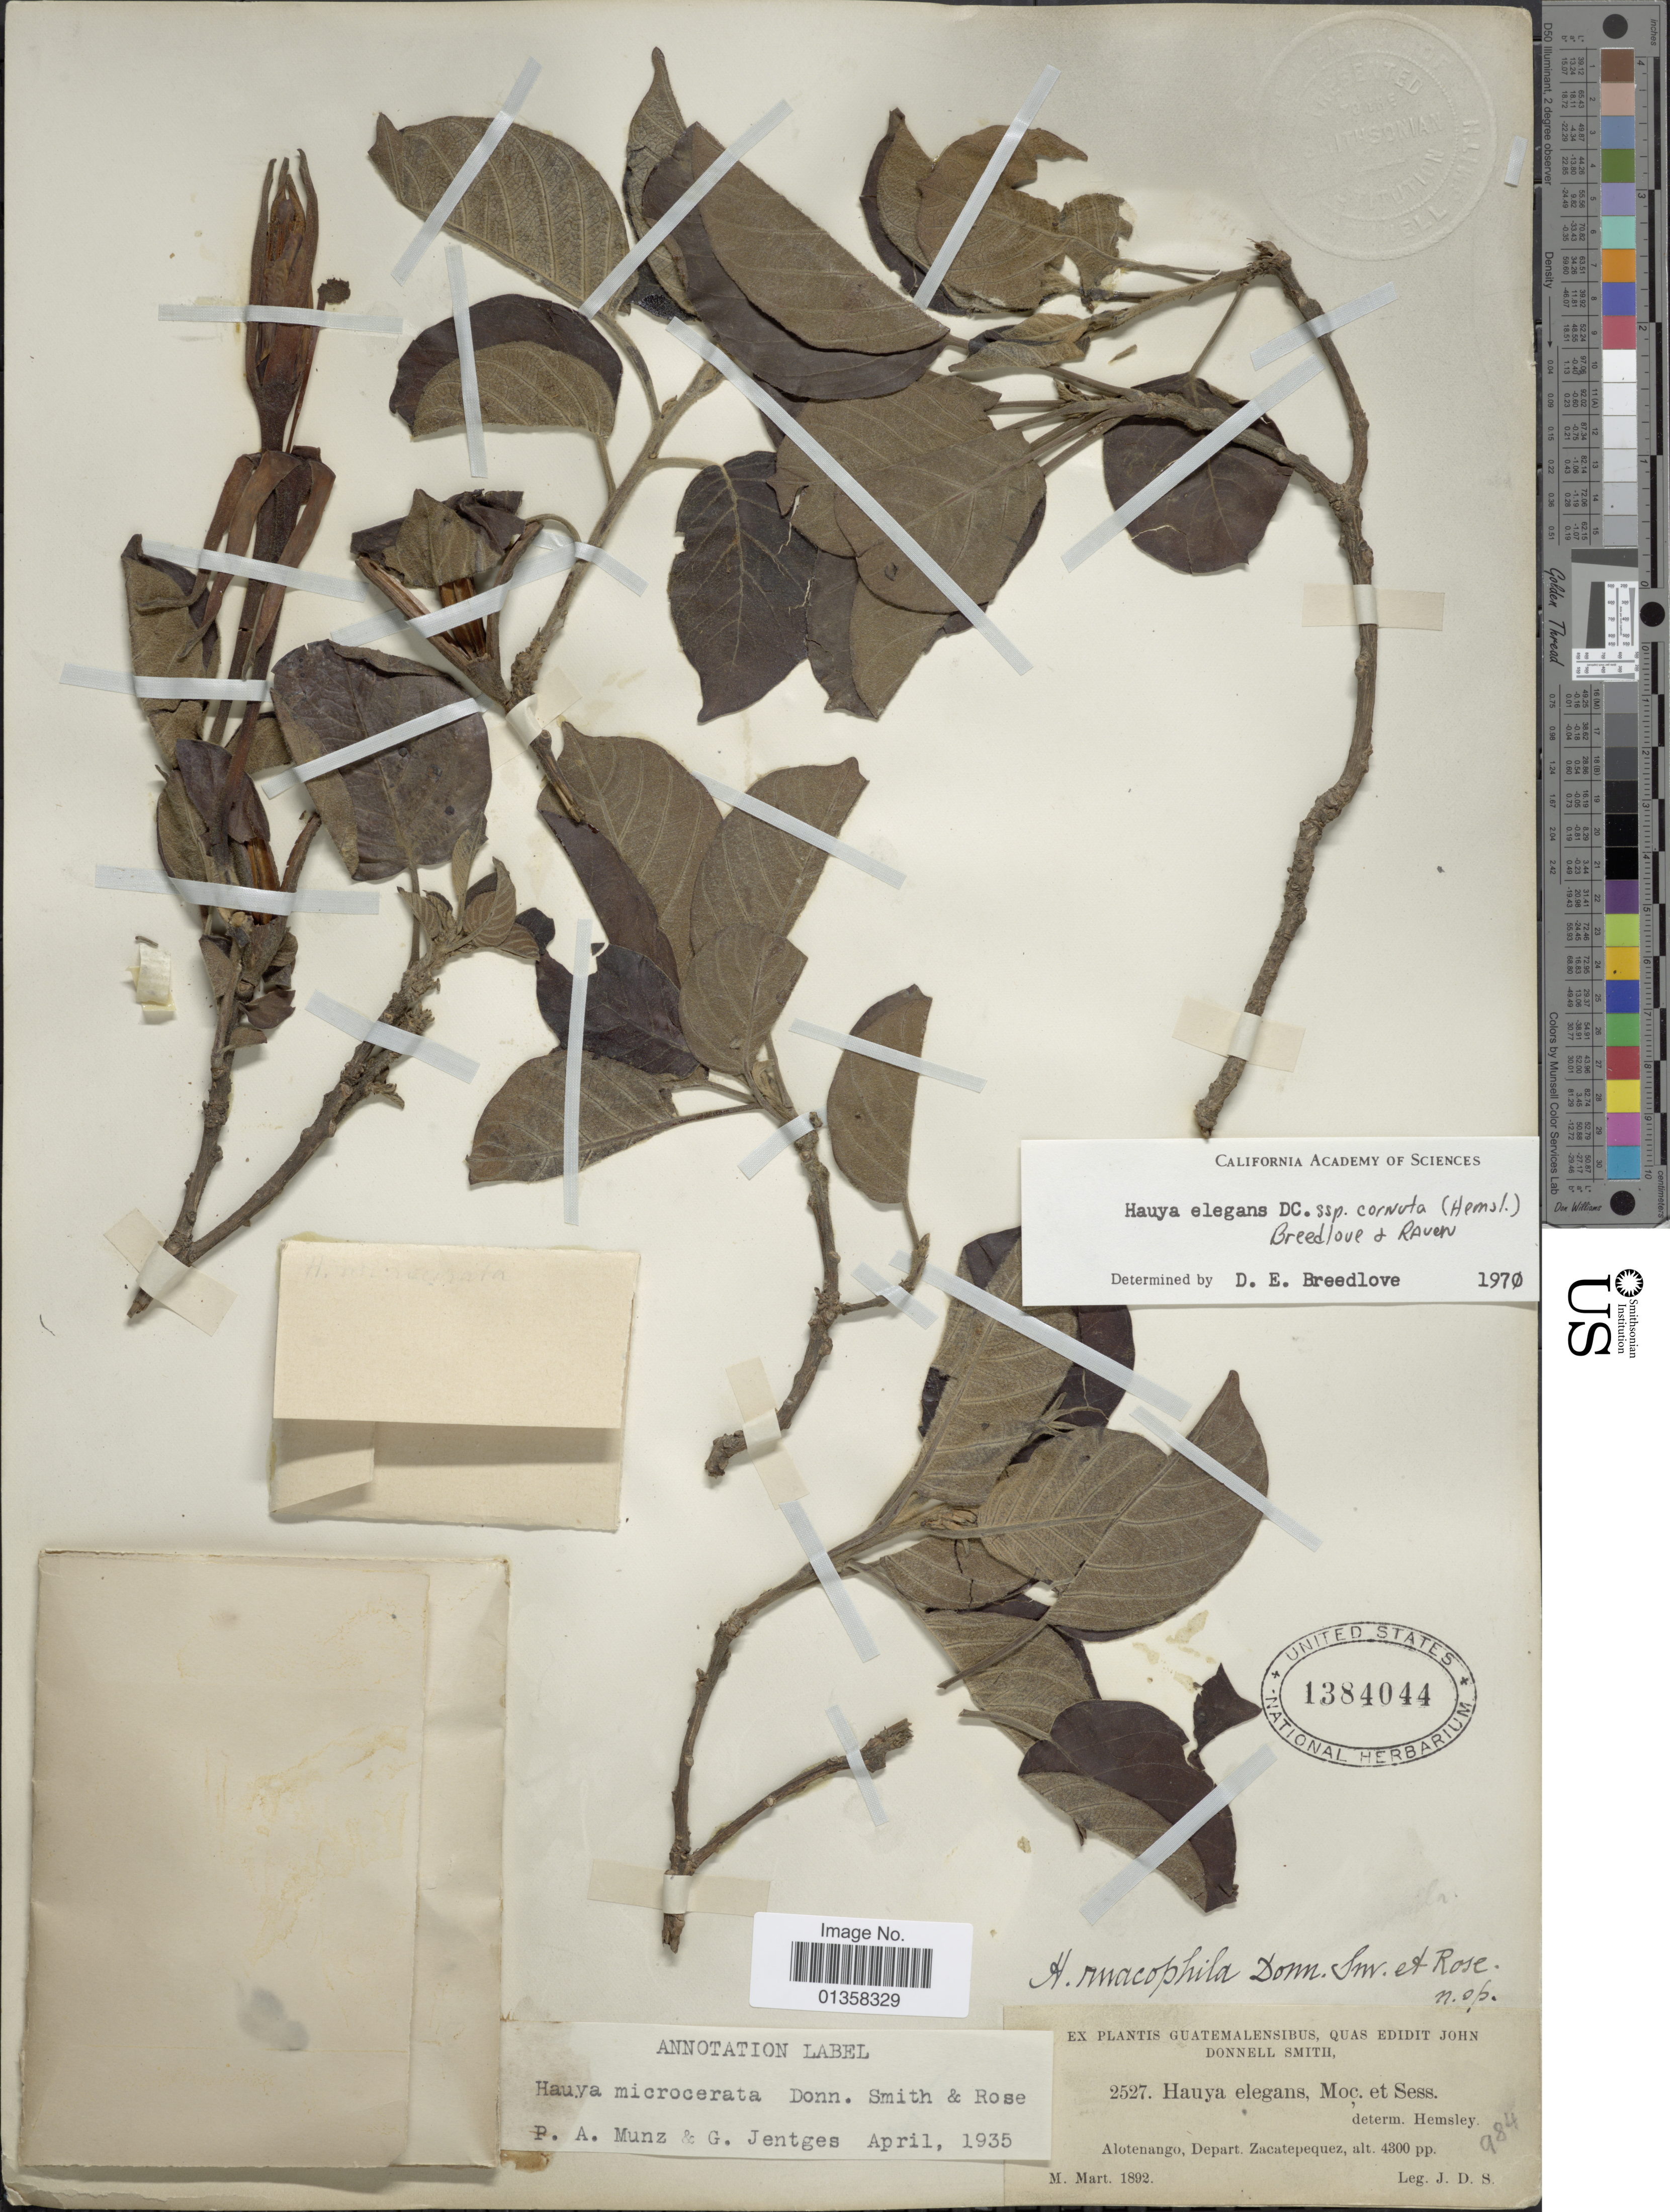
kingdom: Plantae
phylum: Tracheophyta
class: Magnoliopsida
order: Myrtales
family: Onagraceae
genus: Ludwigia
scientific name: Ludwigia hyssopifolia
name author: (G. Don) Exell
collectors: J. Donnell Smith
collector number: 2527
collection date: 1892-03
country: Guatemala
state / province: Sacatepéquez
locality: Alotenango, Depart. Zacatepequez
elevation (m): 4300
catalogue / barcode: US 1384044